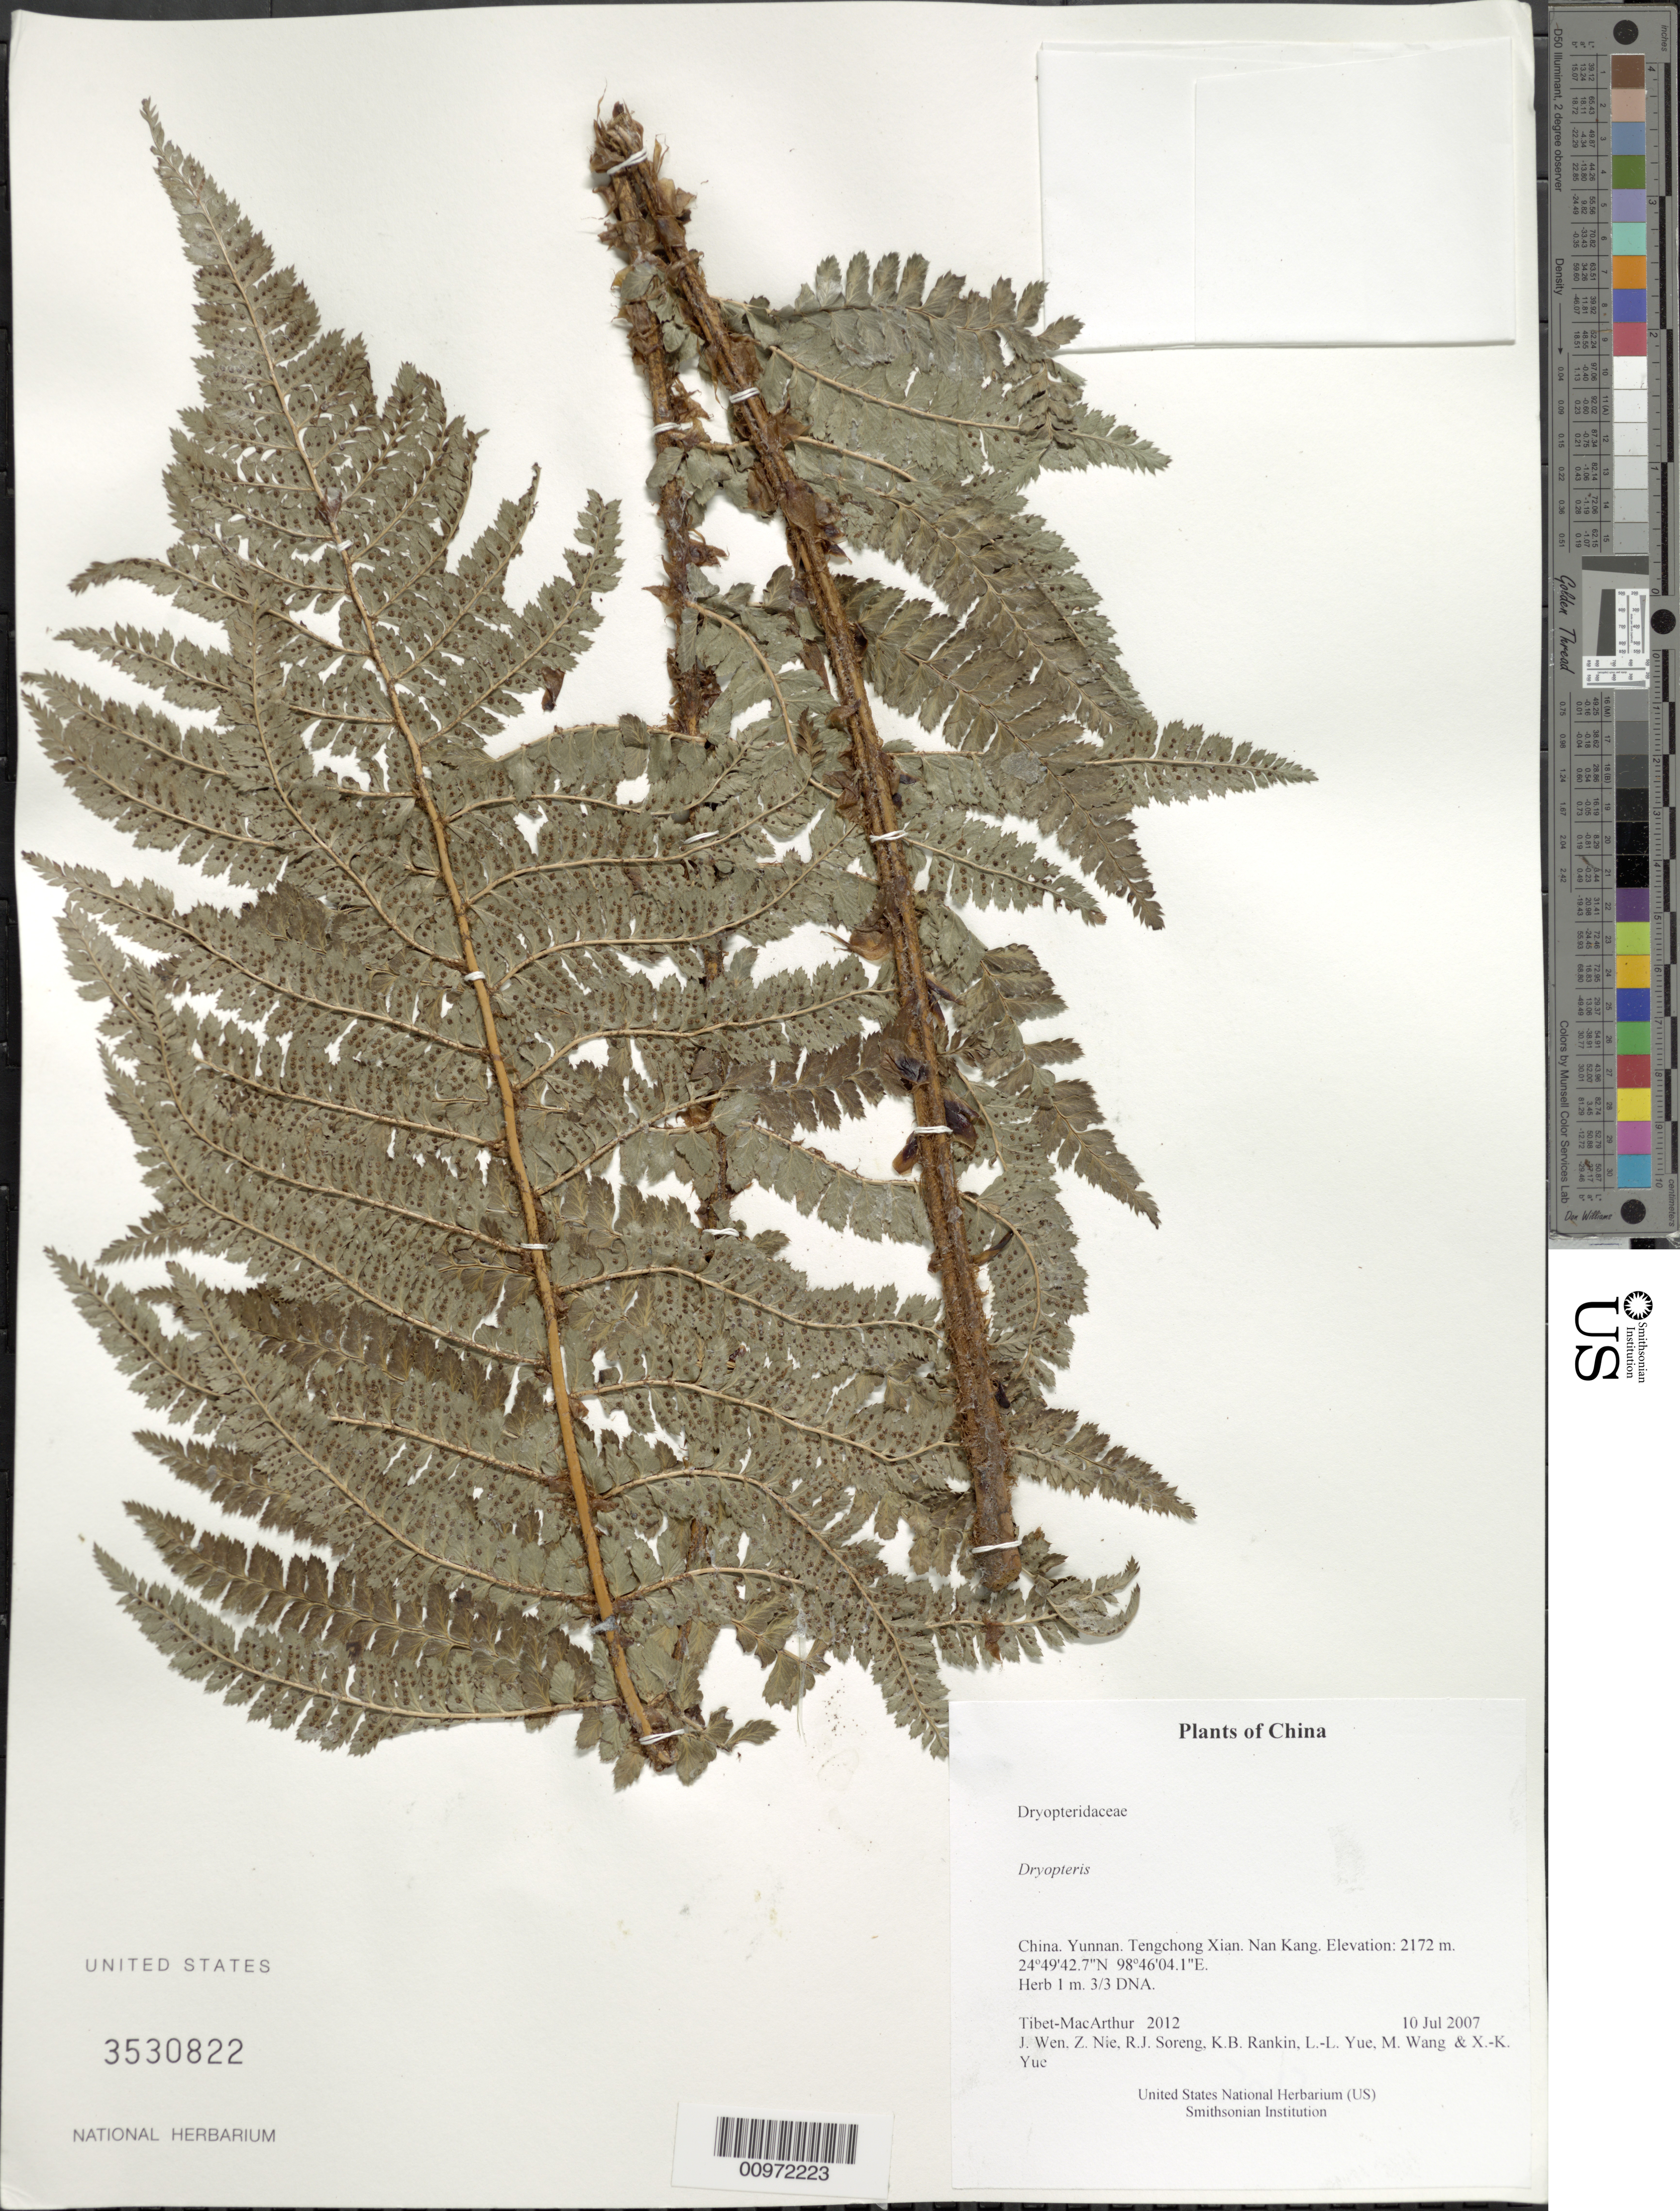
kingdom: Plantae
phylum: Tracheophyta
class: Polypodiopsida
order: Polypodiales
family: Dryopteridaceae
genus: Dryopteris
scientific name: Dryopteris sp.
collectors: Tibet-MacArthur, J. Wen, Z. Nie, R. J. Soreng, K. Rankin, L. Yue, M. Wang & X. Yue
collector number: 2012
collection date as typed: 10 Jul 2007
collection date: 2007-07-10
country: China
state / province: Yunnan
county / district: Tengchong Xian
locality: Nan Kang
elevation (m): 2172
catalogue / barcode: US 3530822